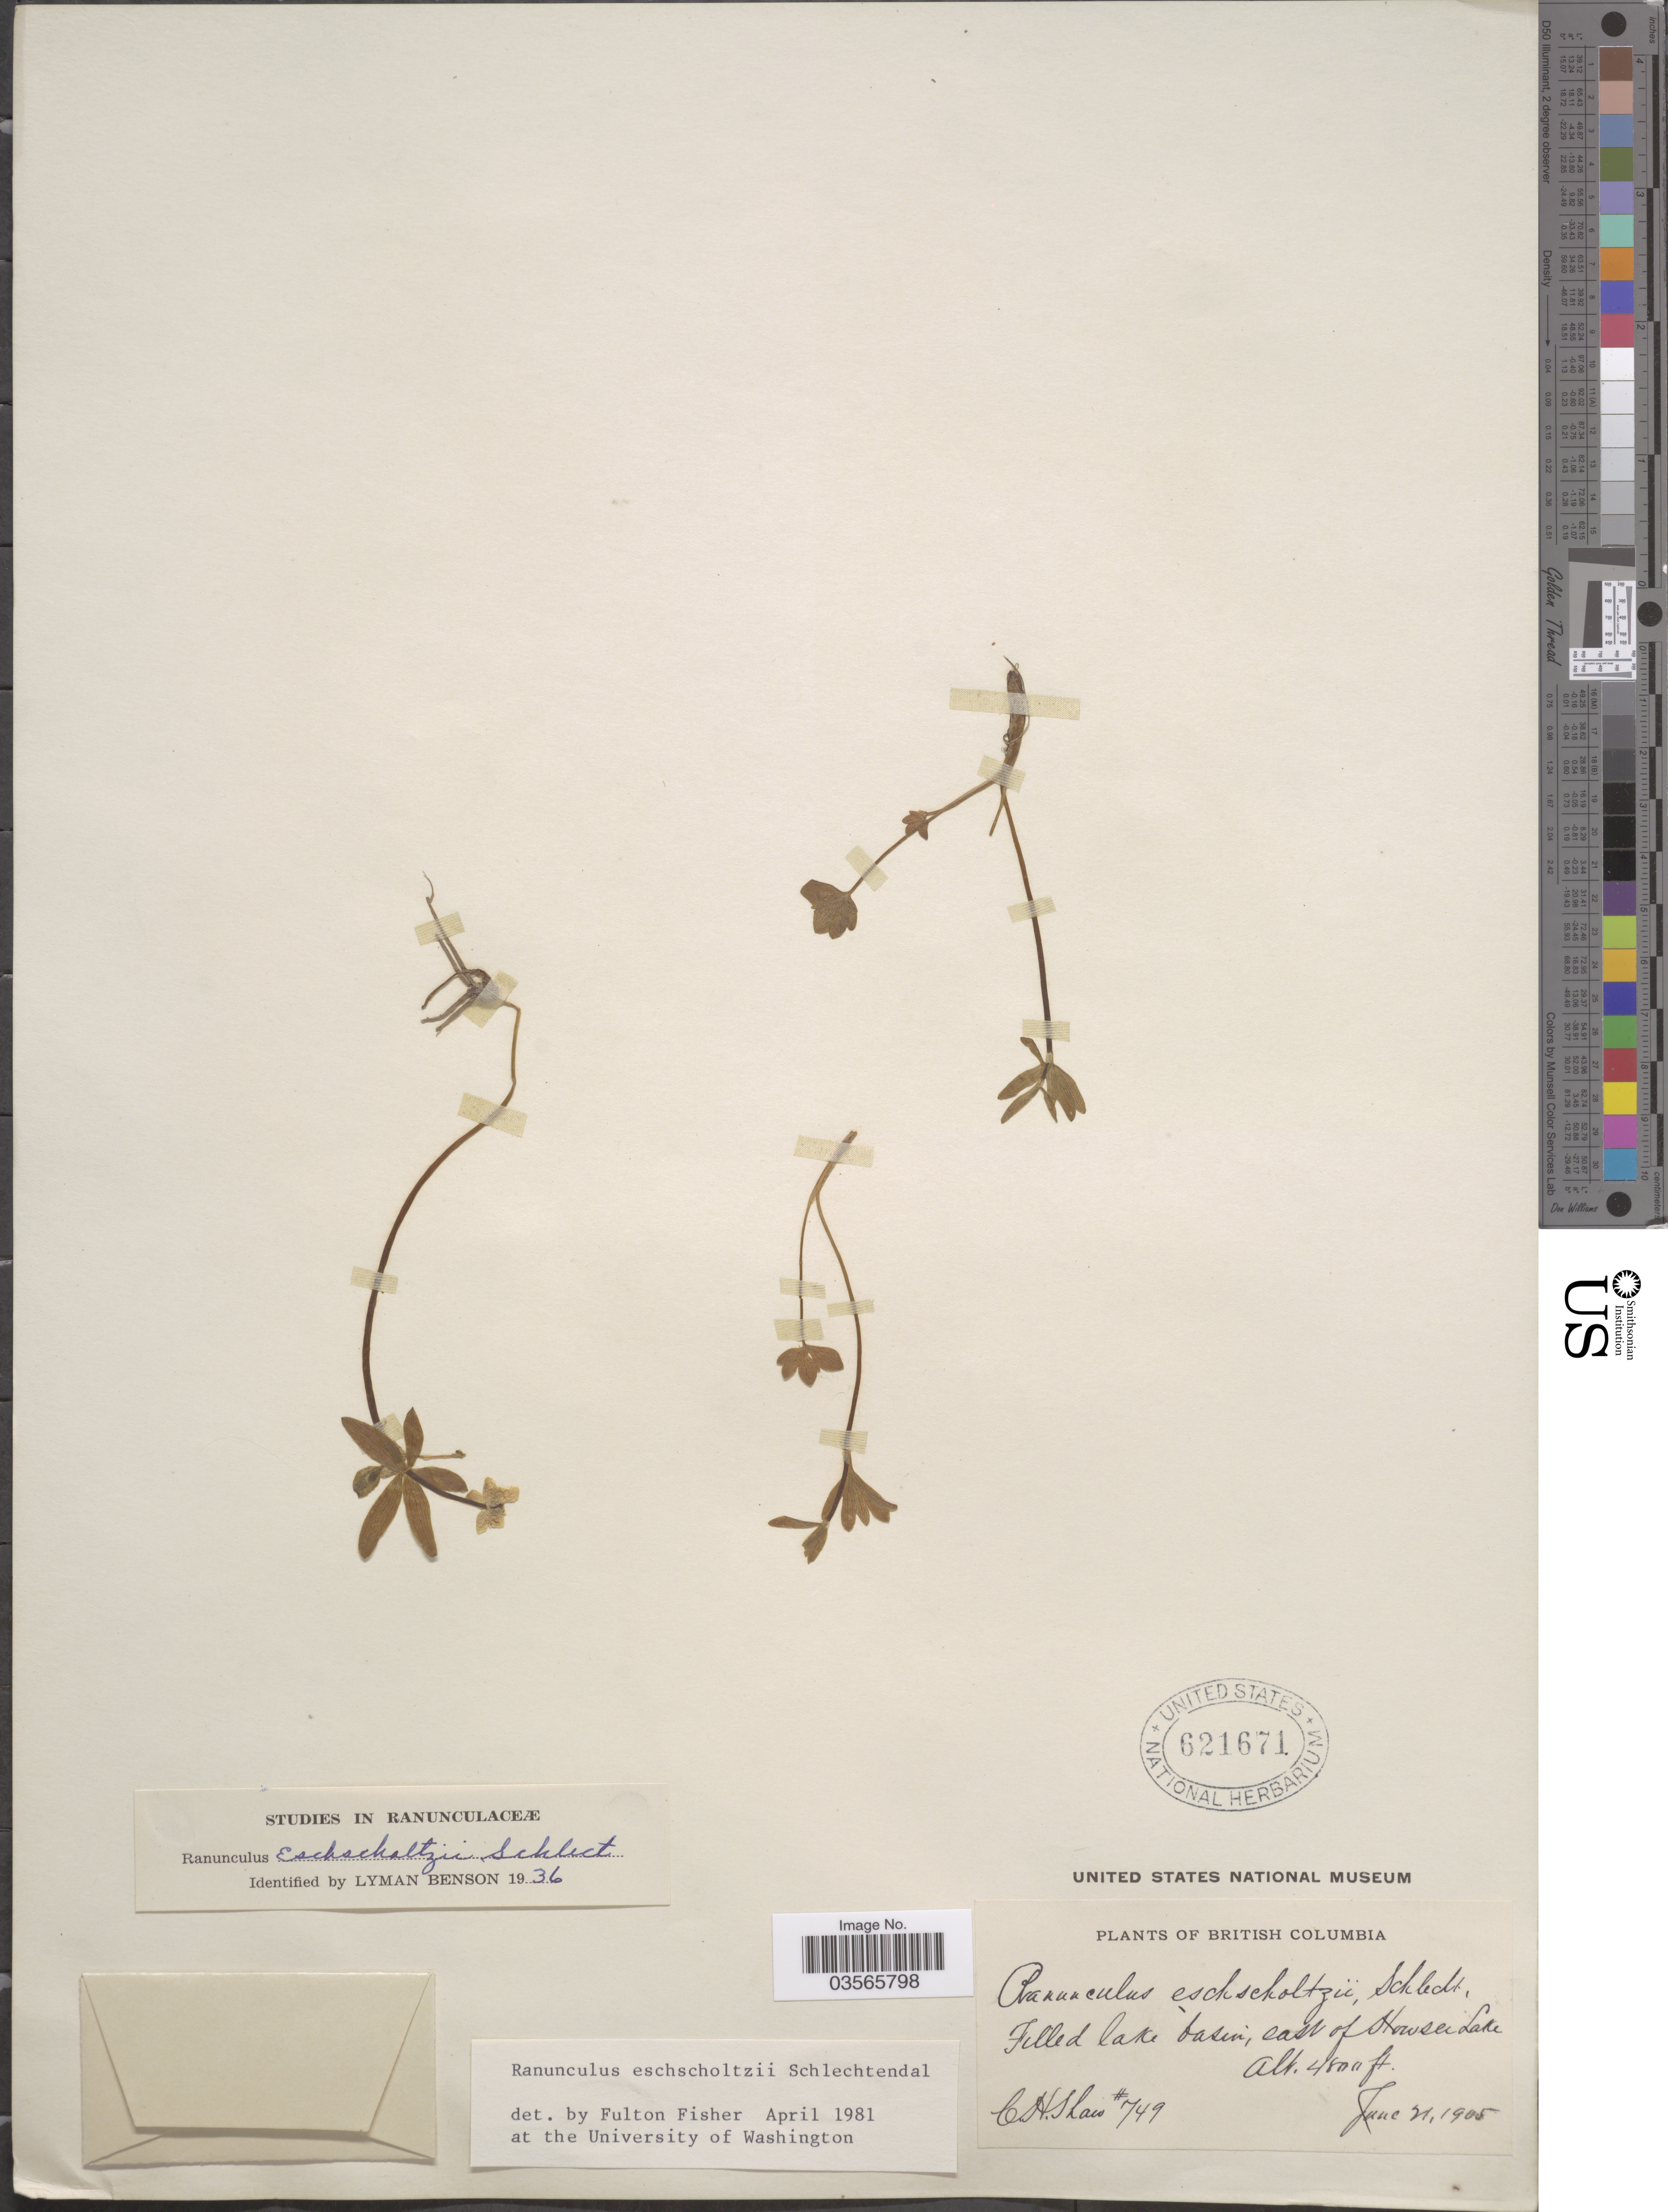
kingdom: Plantae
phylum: Tracheophyta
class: Magnoliopsida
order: Ranunculales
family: Ranunculaceae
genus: Ranunculus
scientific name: Ranunculus eschscholtzii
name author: Schltdl.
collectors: C. S. Shaw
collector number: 749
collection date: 1905-06-21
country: Canada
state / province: British Columbia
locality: Filled lake basin, east of Howser Lake.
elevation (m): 1463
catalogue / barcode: US 621671